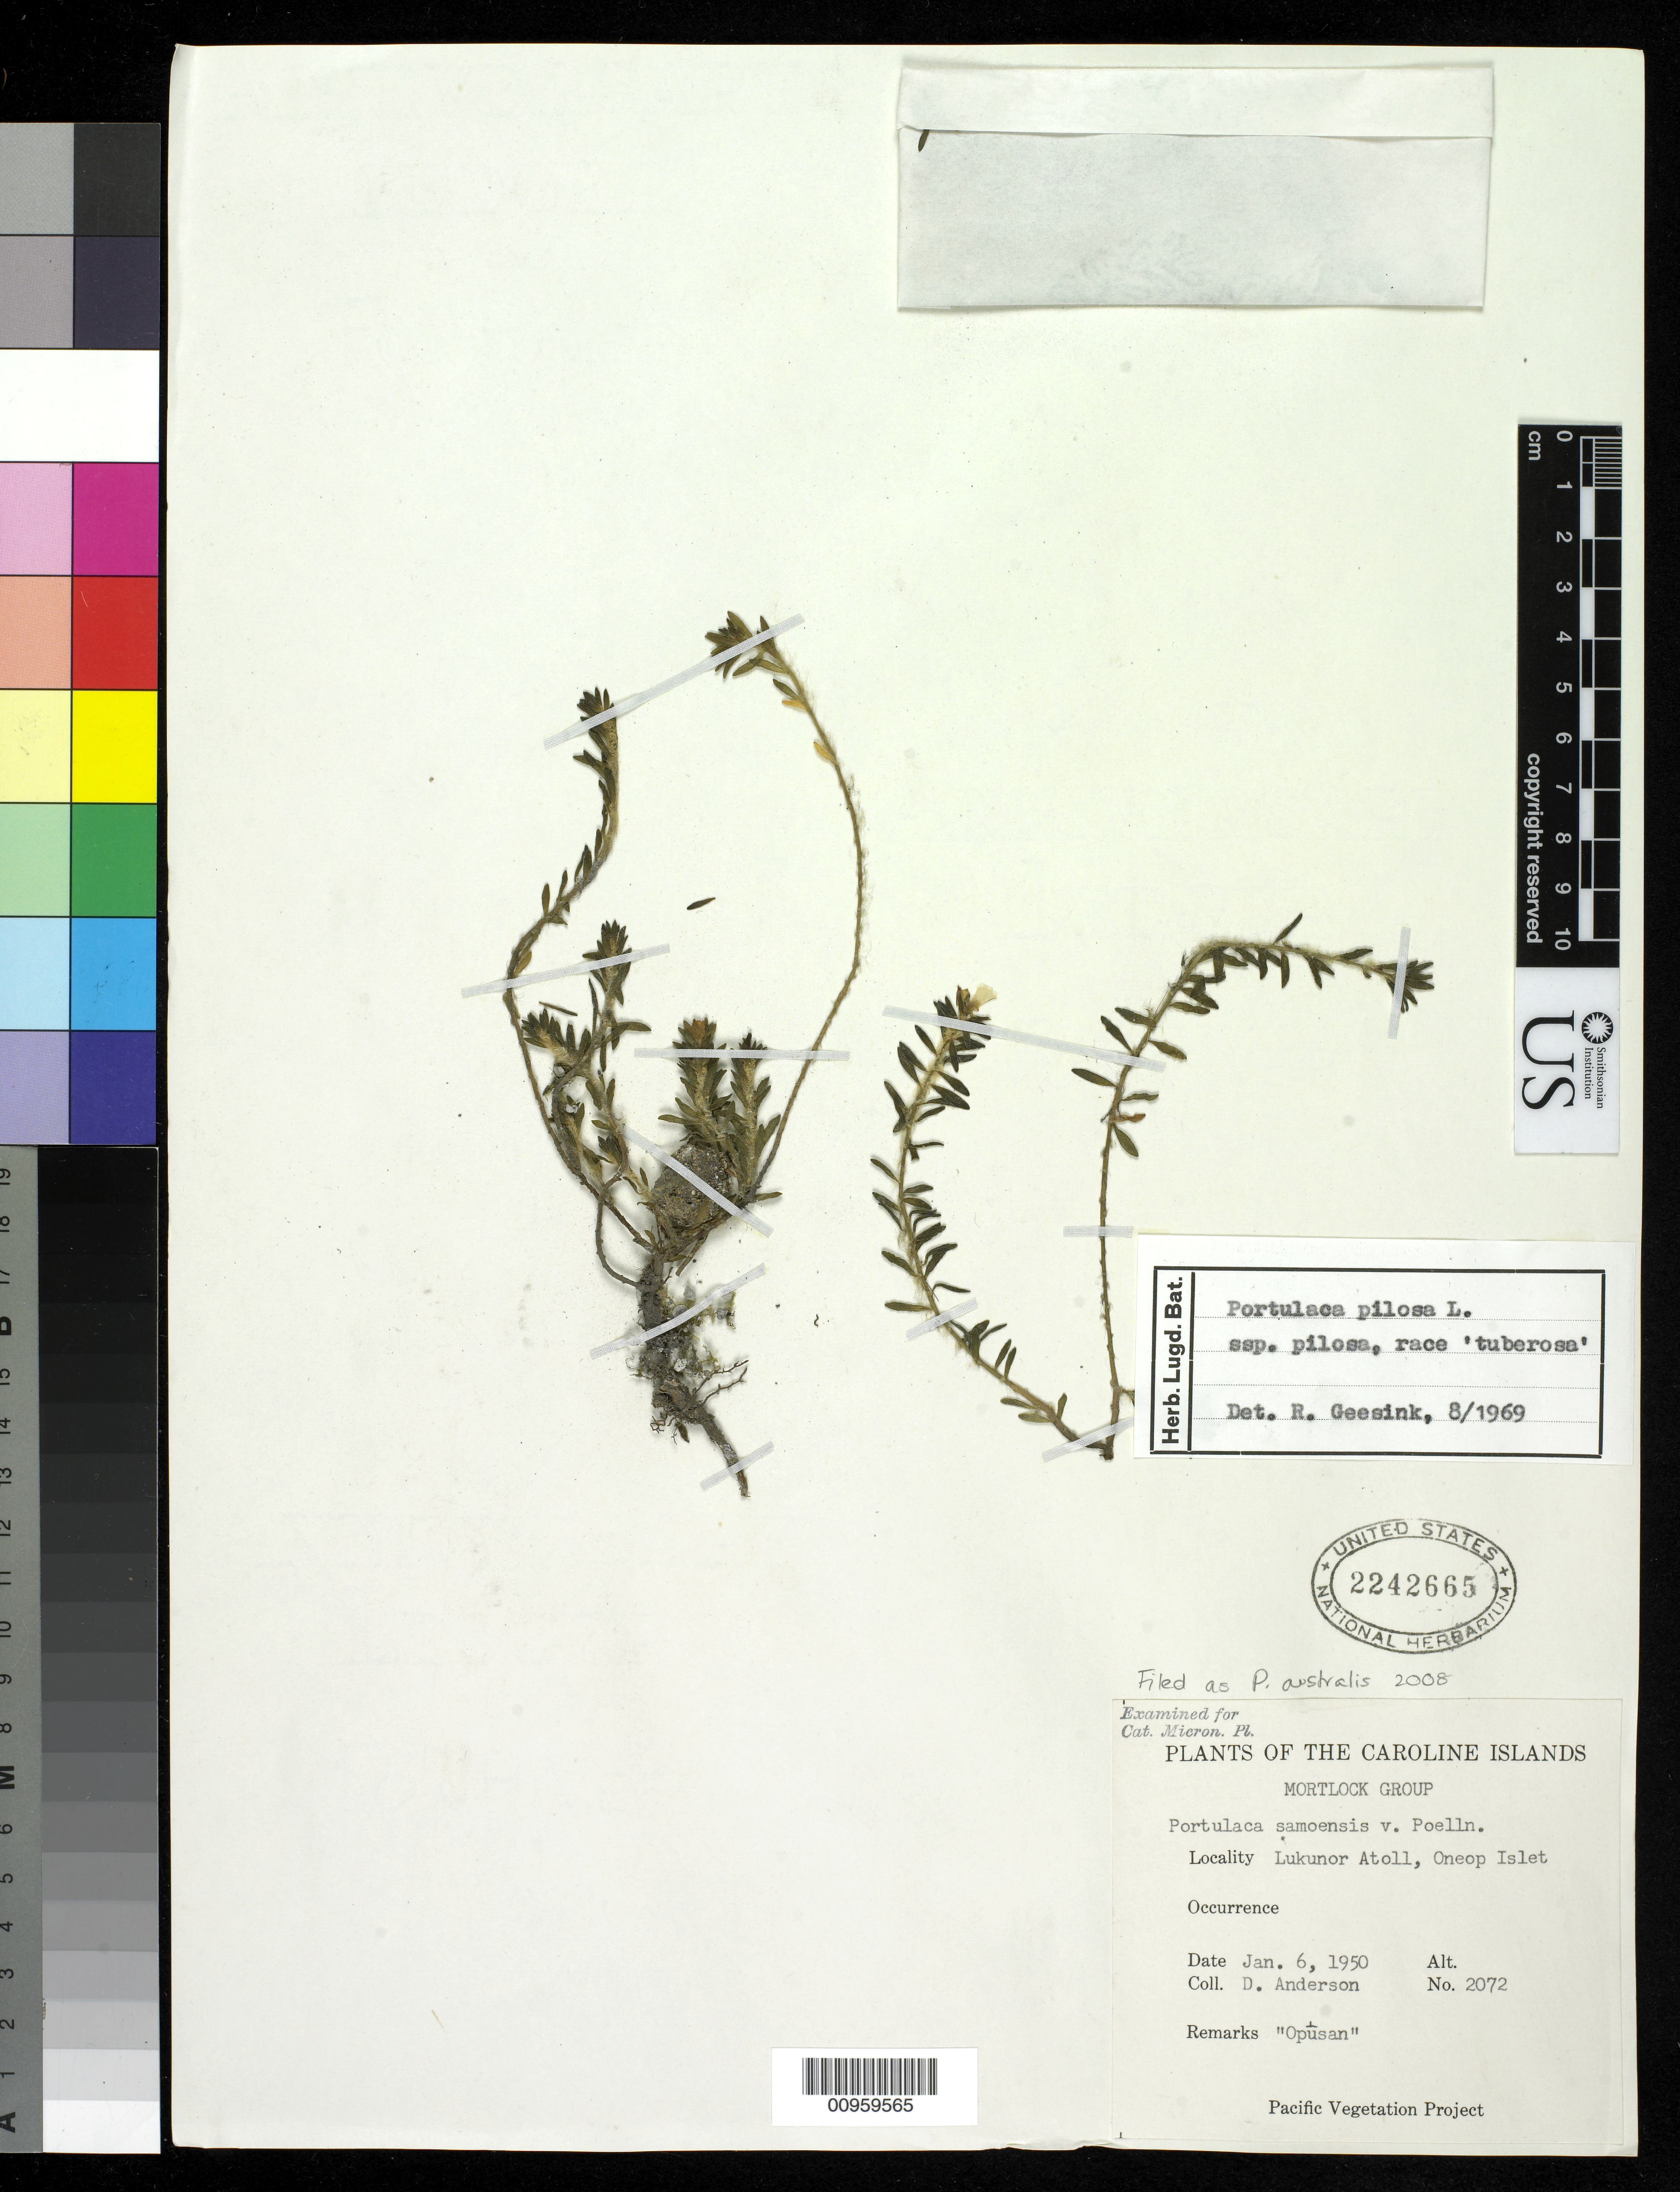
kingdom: Plantae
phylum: Tracheophyta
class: Magnoliopsida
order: Caryophyllales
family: Portulacaceae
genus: Portulaca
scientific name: Portulaca australis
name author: Endl.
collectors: D. Anderson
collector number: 2072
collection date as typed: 06 Jan 1950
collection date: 1950-01-06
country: Micronesia, Federated States of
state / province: Truk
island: Lukunor Atoll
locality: Oneop Islet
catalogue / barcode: US 2242665